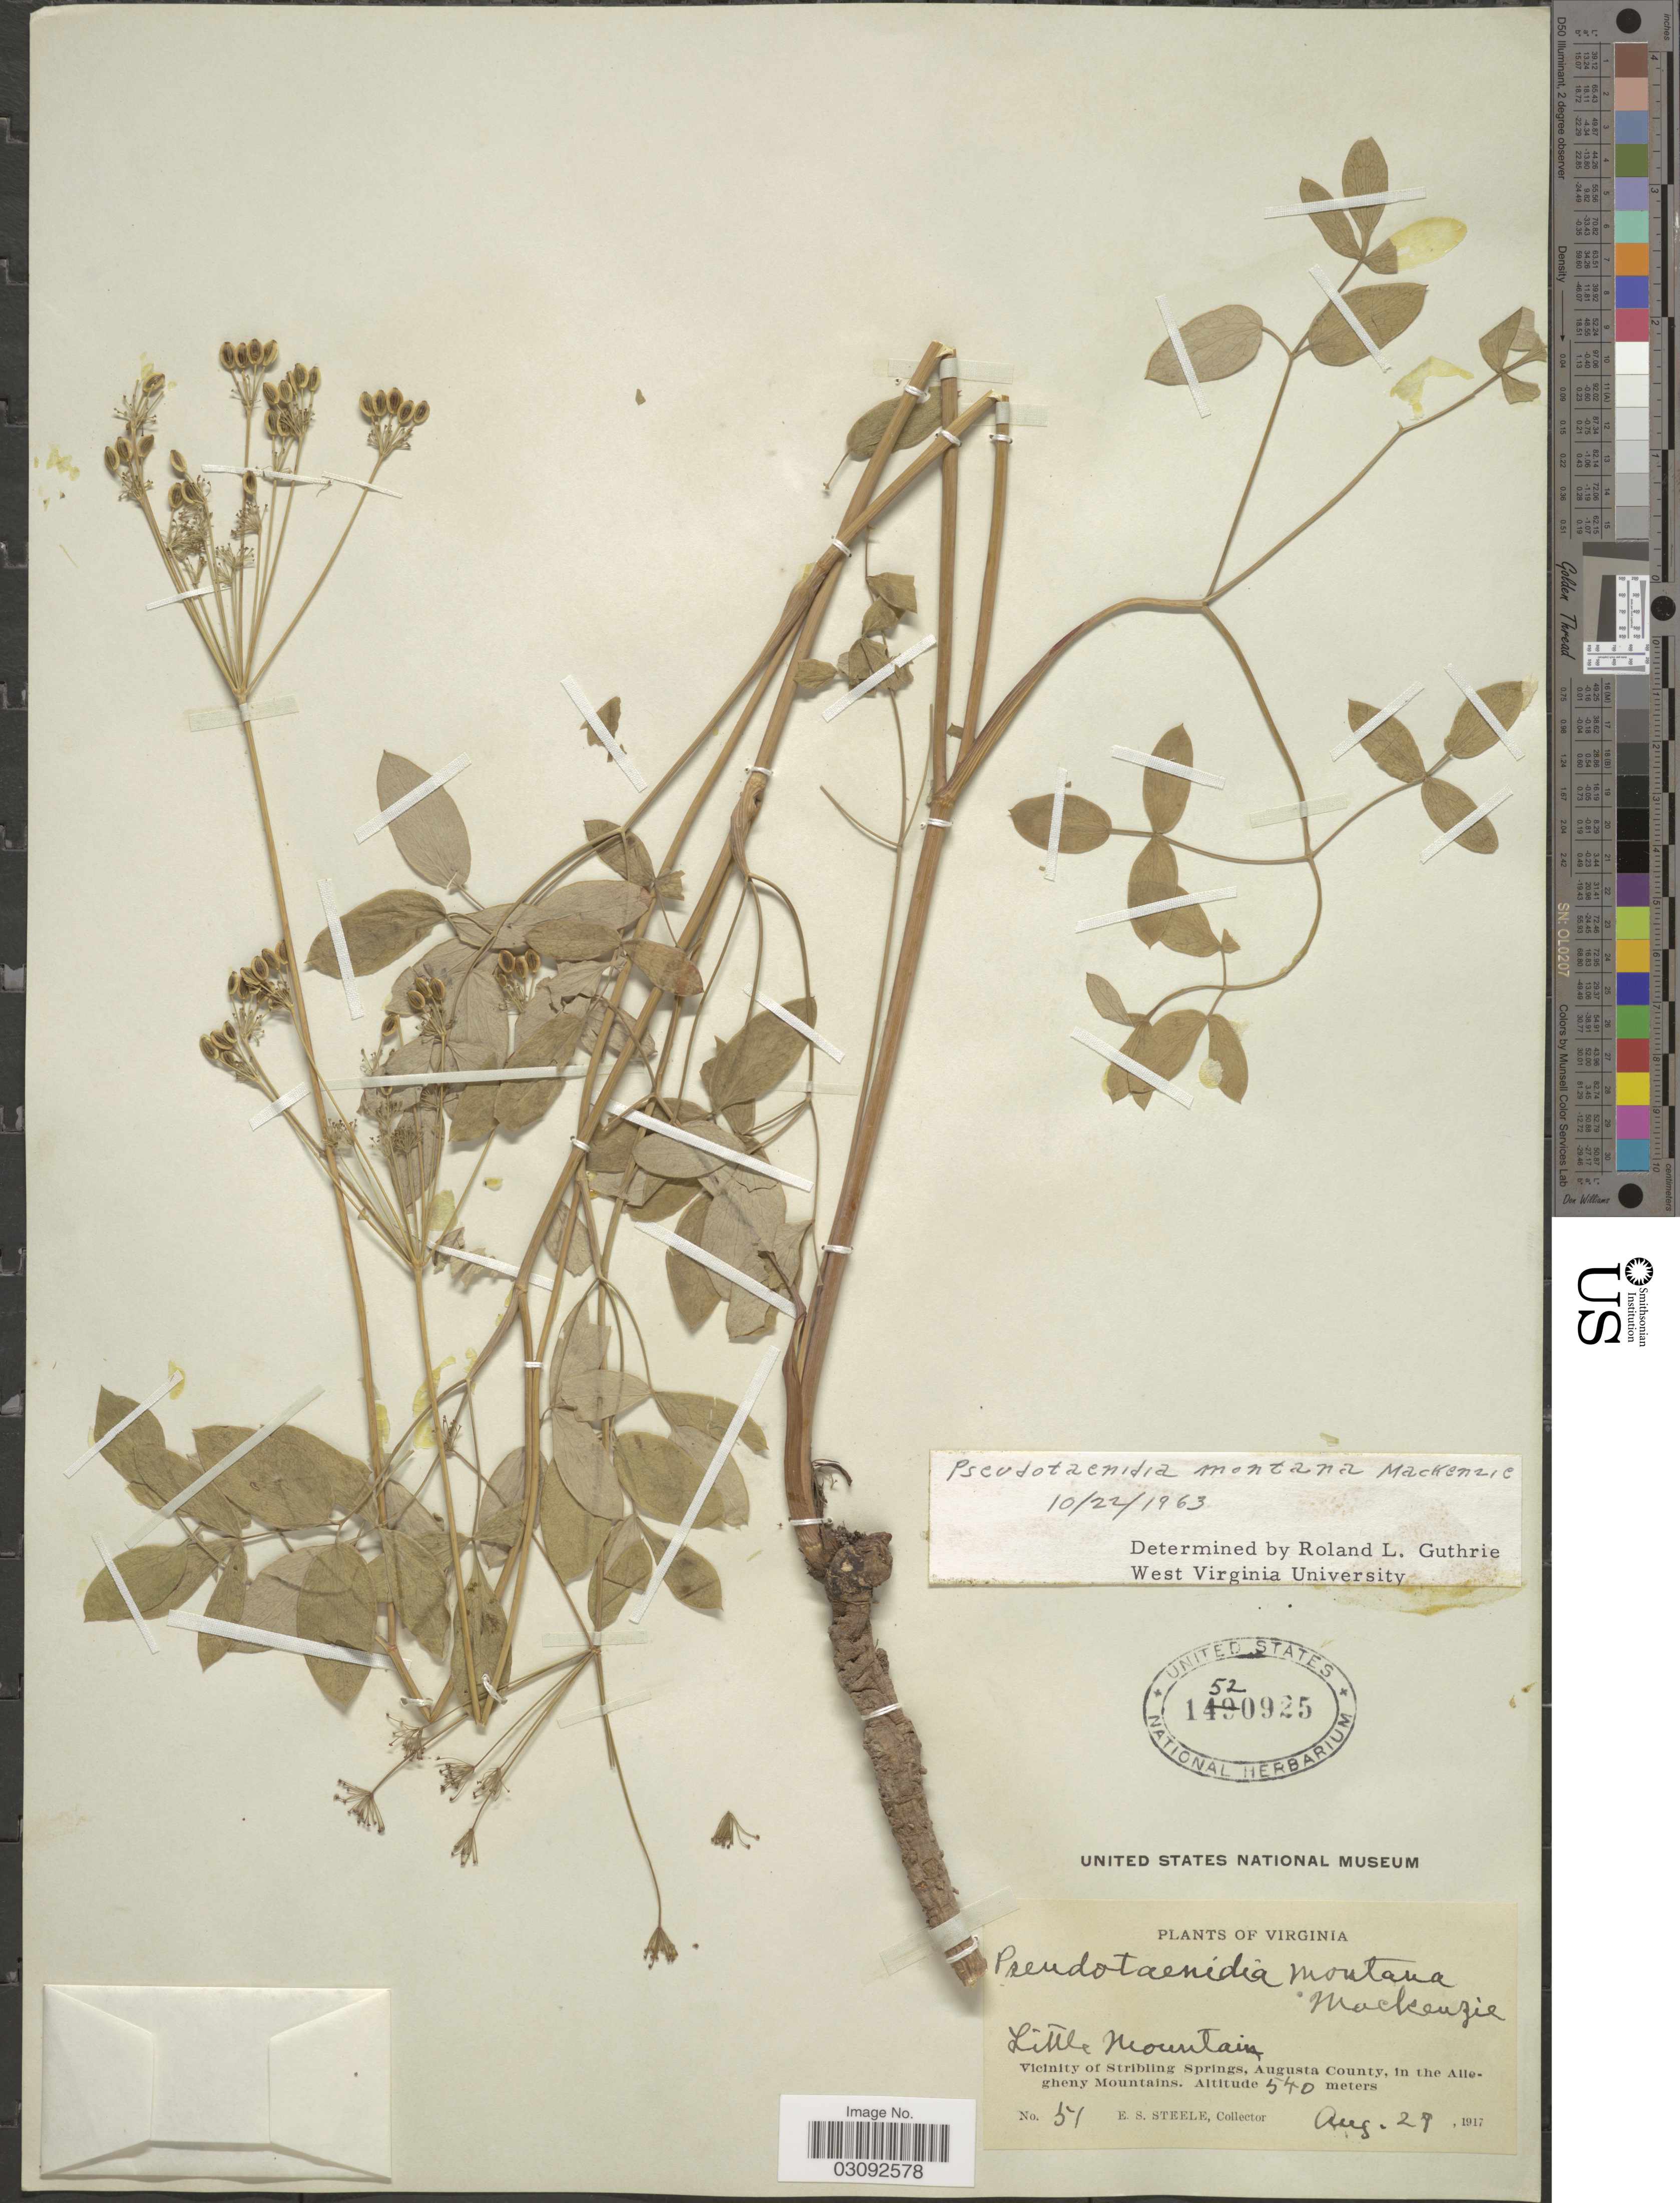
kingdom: Plantae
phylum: Tracheophyta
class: Magnoliopsida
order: Apiales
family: Apiaceae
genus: Pseudotaenidia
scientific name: Pseudotaenidia montana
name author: Mack.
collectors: E. Steele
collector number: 51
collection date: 1917-08-29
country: United States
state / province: Virginia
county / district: Augusta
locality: Little Mountain, Vicinity of Stribling Springs, Augusta County, in the Allegheny Mountains.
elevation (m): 540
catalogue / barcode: US 1520925